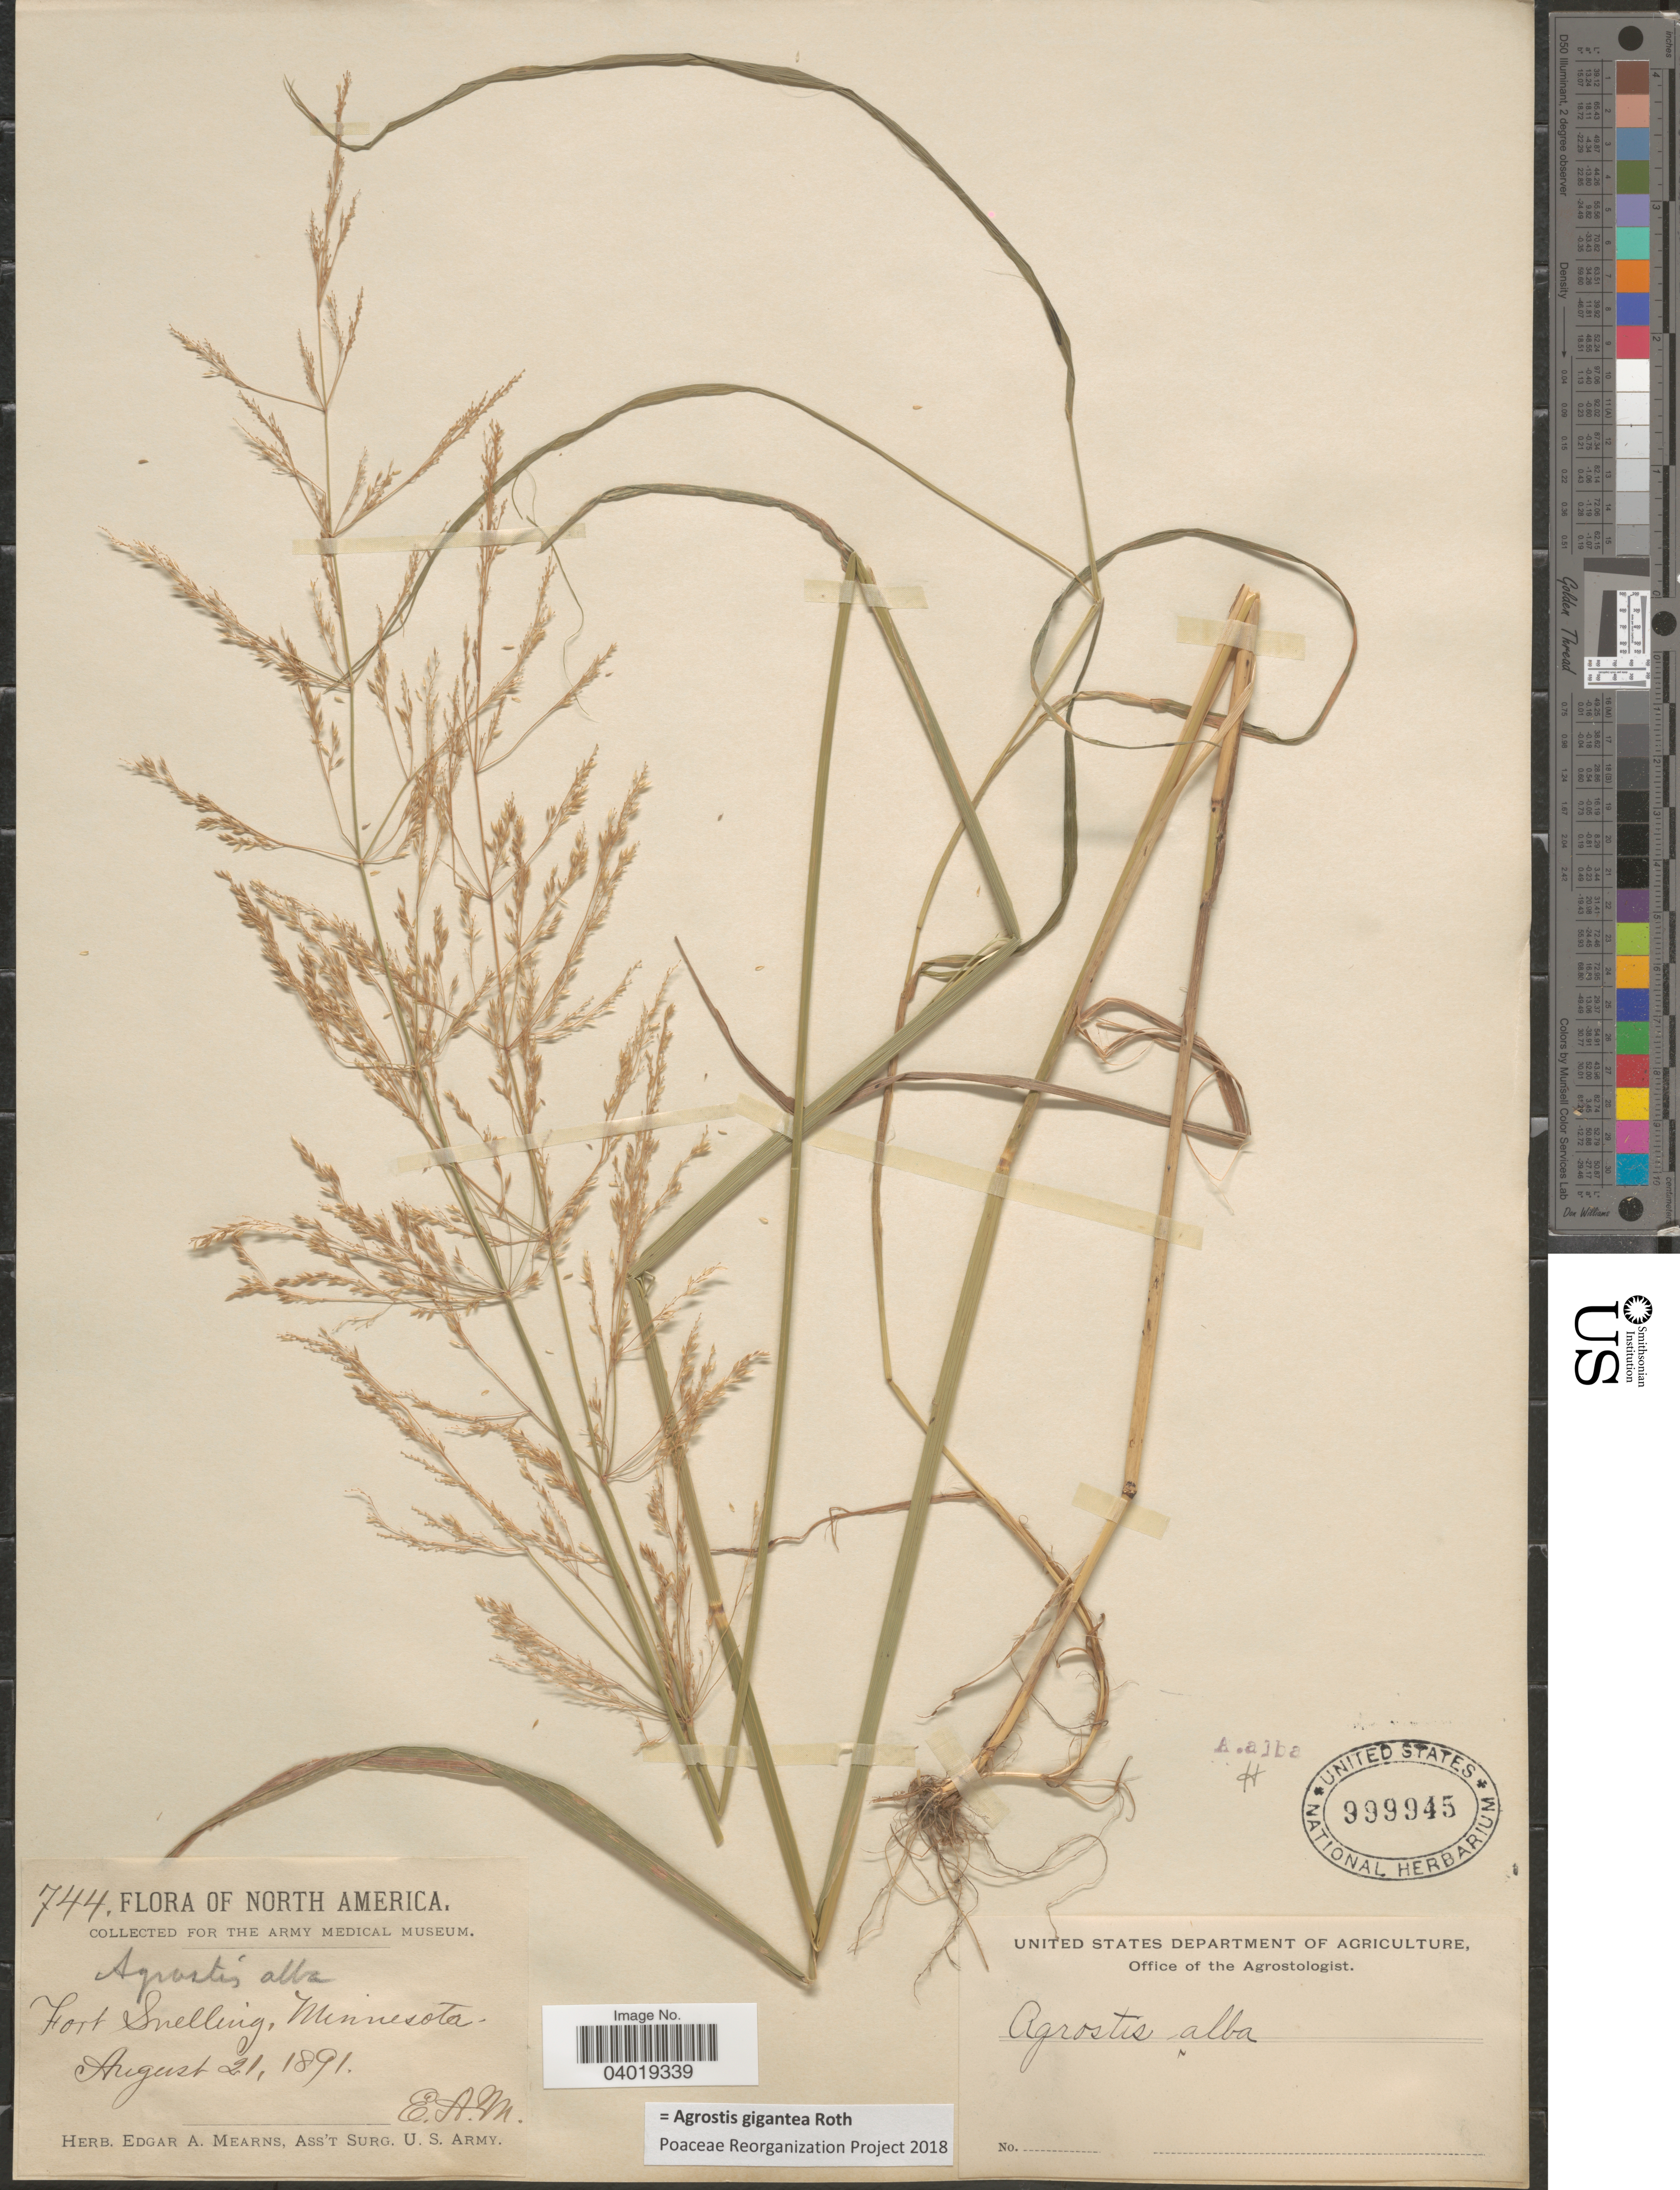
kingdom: Plantae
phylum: Tracheophyta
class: Liliopsida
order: Poales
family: Poaceae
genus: Agrostis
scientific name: Agrostis gigantea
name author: Roth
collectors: E. A. Mearns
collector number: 744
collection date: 1891-08-21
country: United States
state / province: Minnesota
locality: Fort Snelling.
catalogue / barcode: US 999945